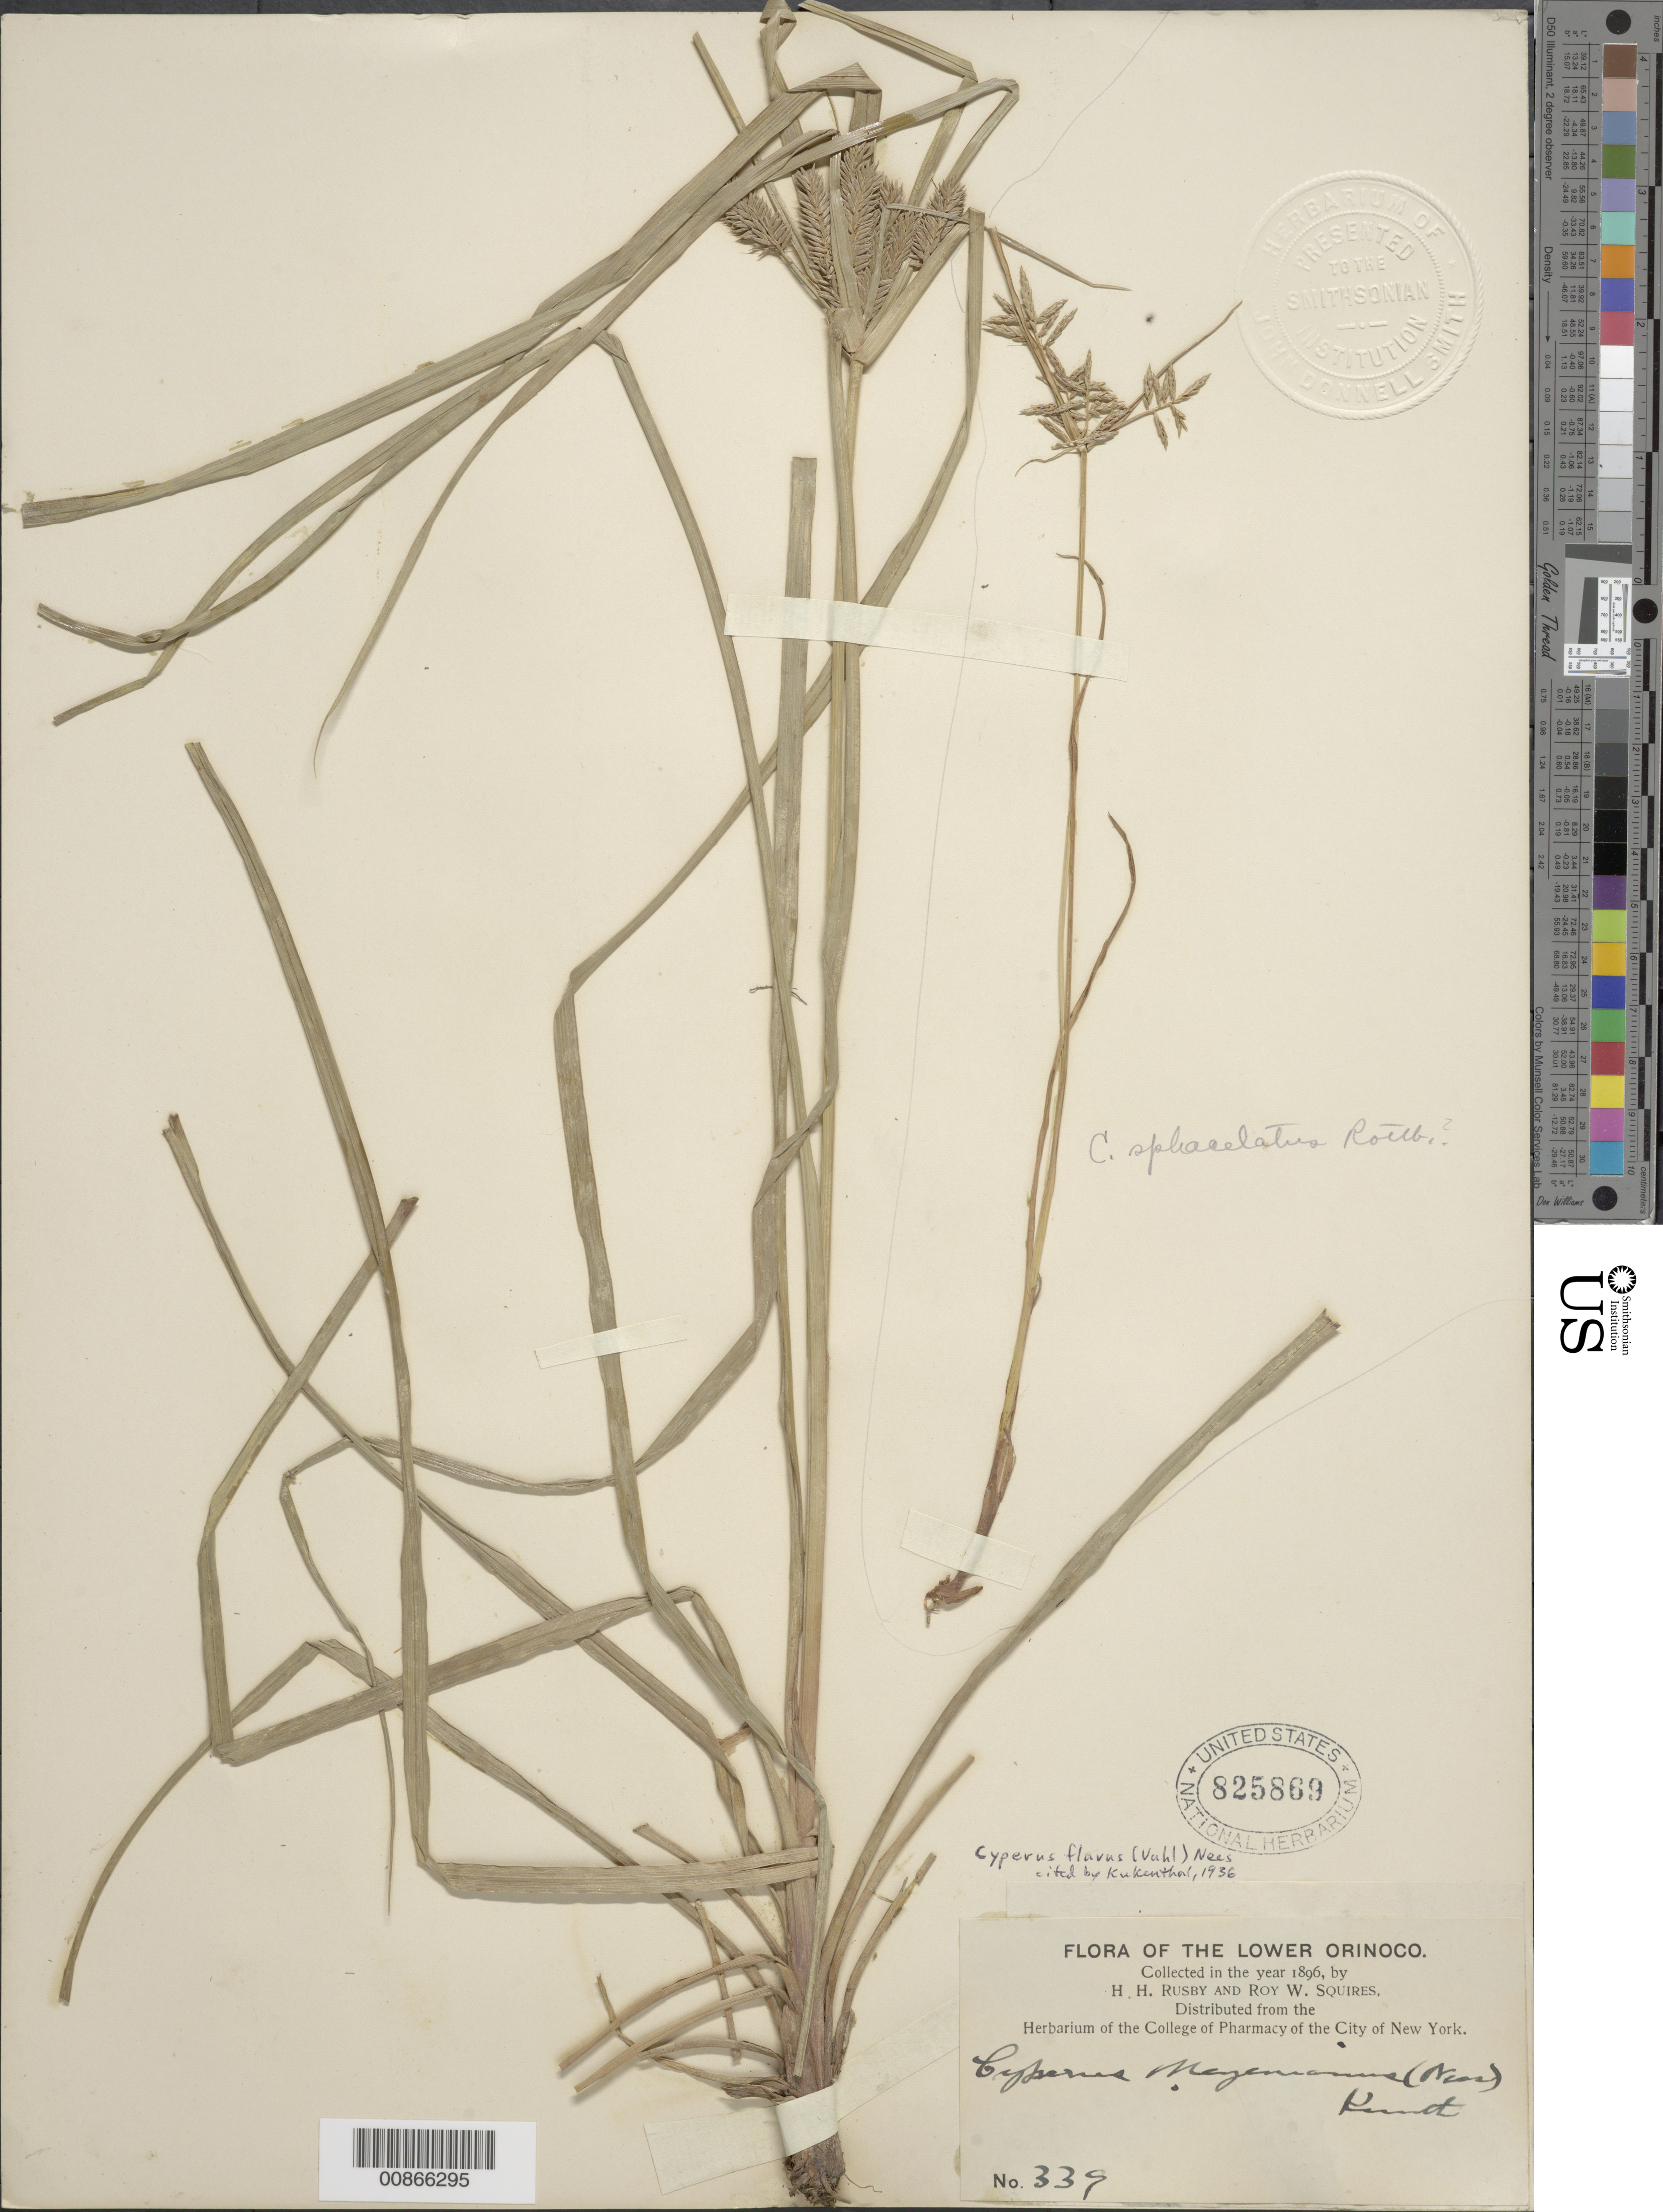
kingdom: Plantae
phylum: Tracheophyta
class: Liliopsida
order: Poales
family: Cyperaceae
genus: Cyperus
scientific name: Cyperus aggregatus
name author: (Willd.) Endl.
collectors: H. H. Rusby & R. Squires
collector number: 339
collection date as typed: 1896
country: Venezuela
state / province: Delta Amacuro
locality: Lower Orinoco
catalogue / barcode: US 825869